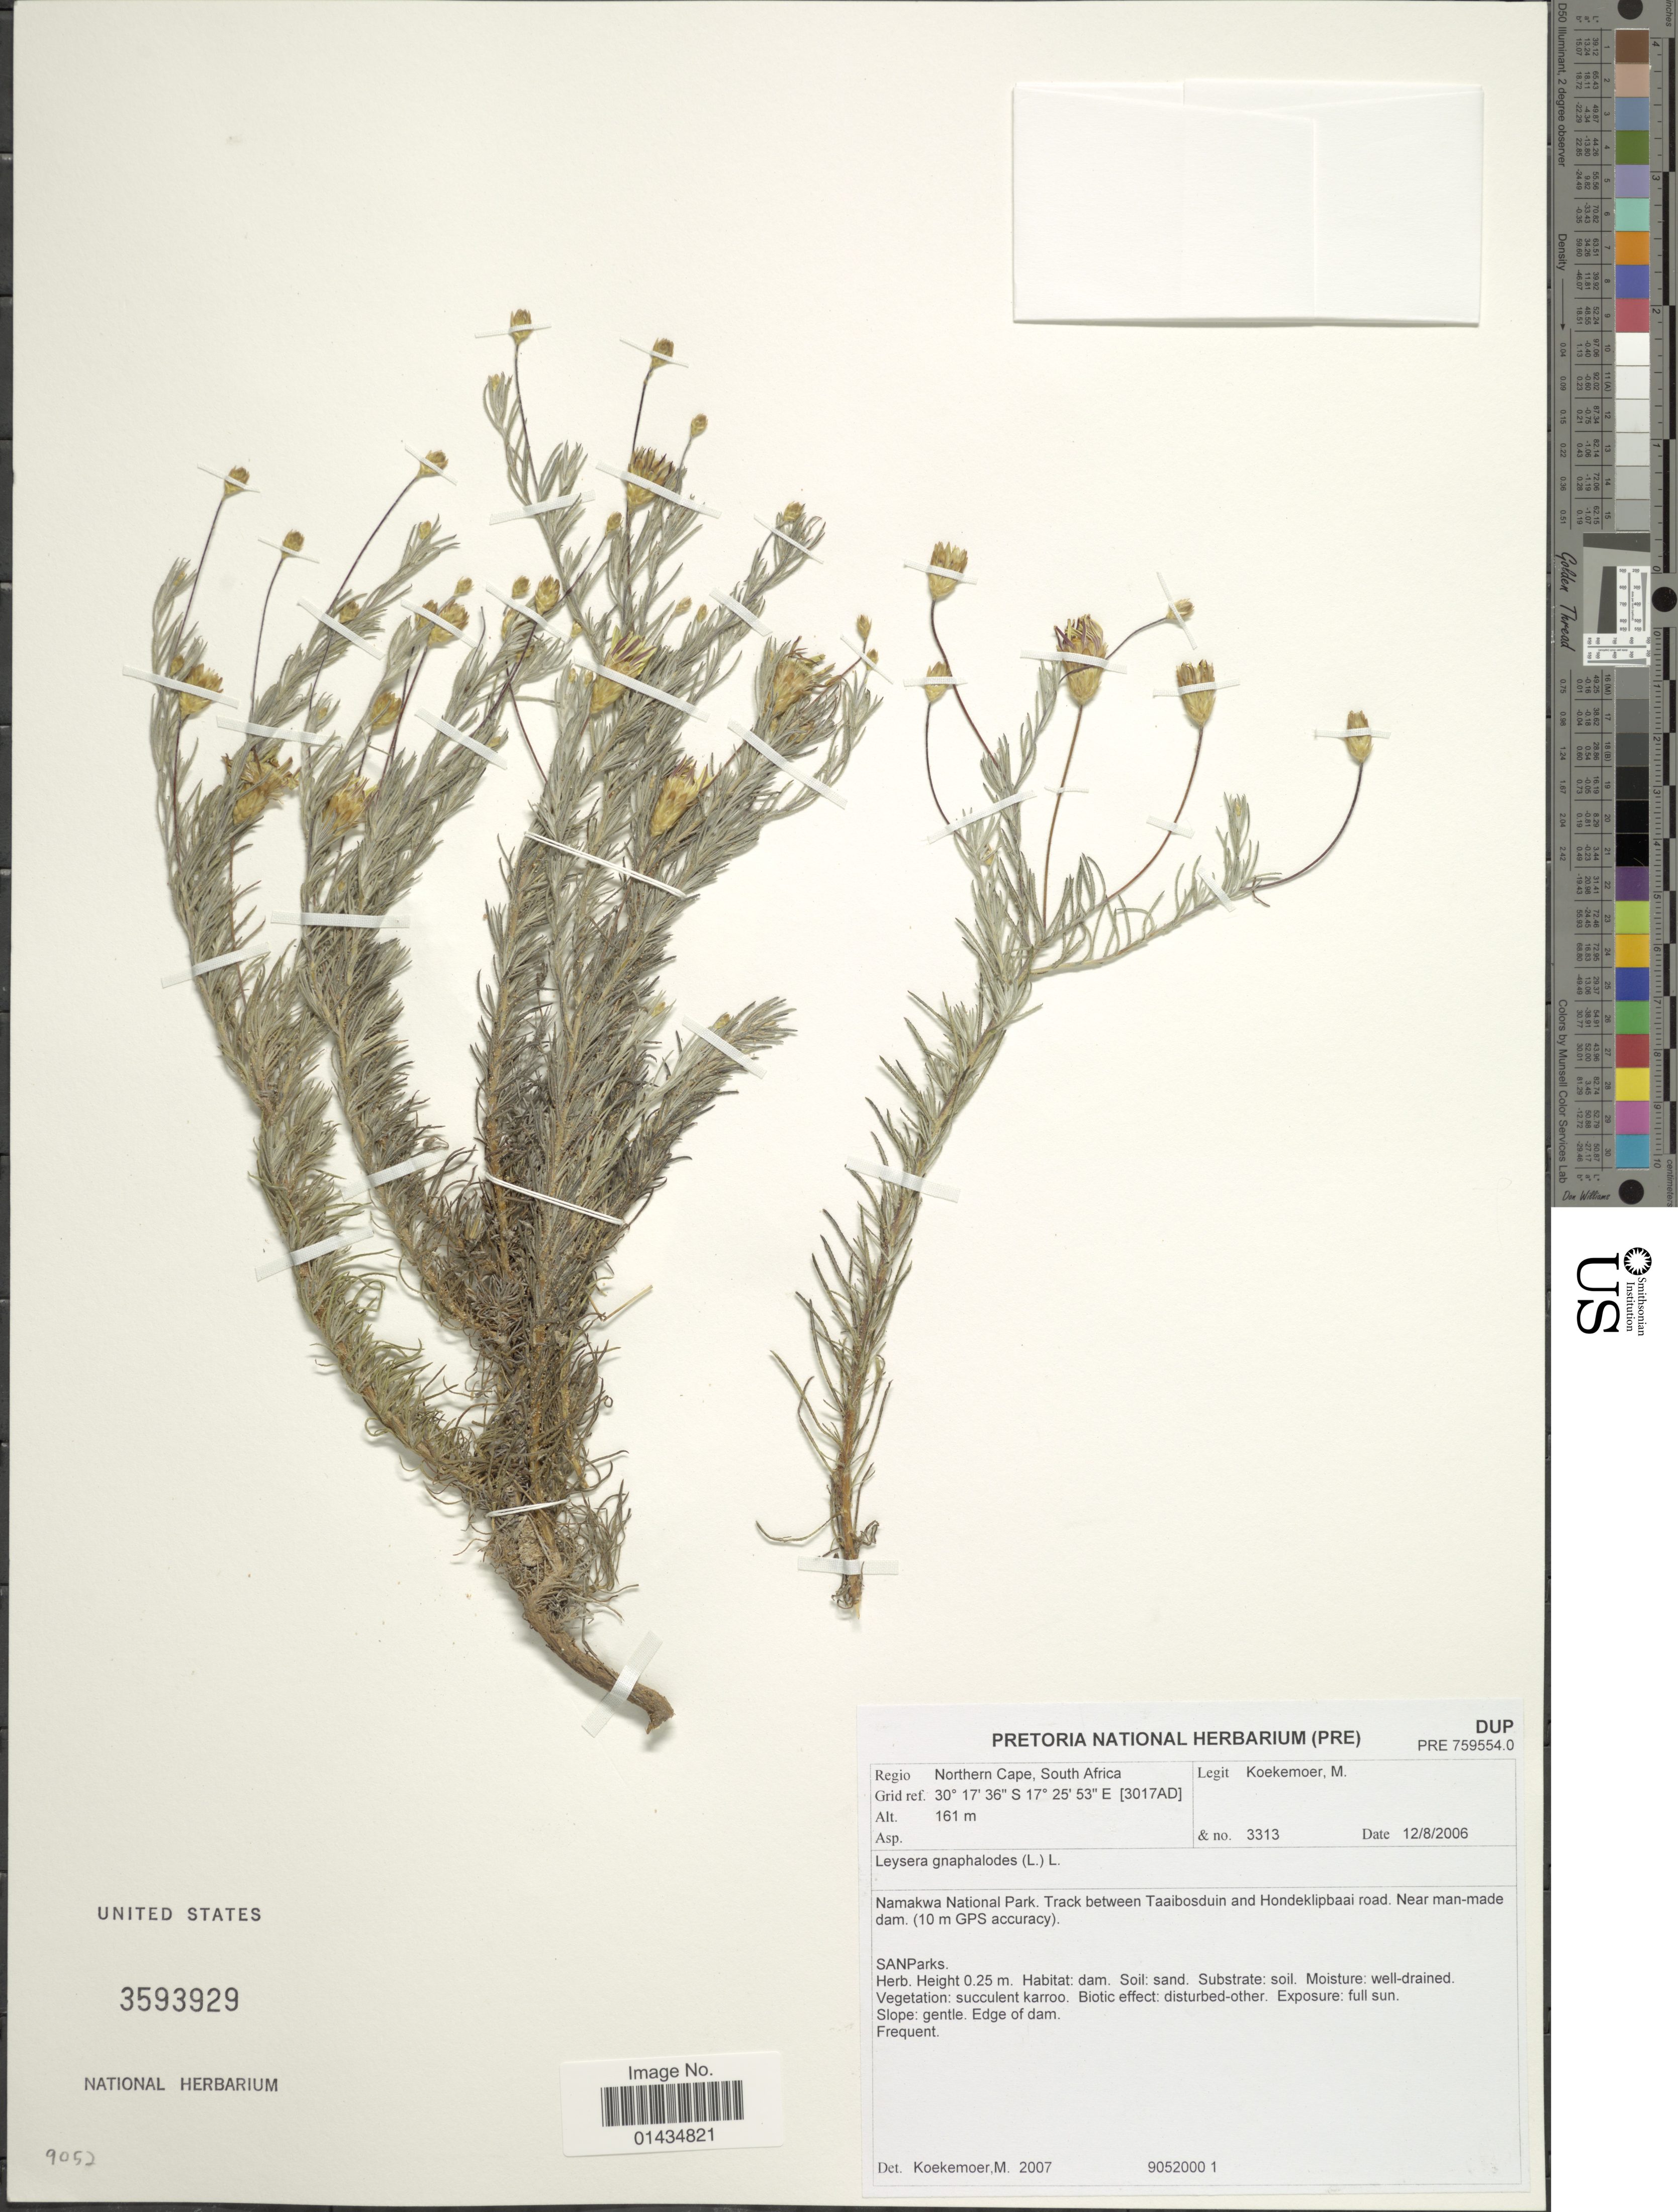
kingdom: Plantae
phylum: Tracheophyta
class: Magnoliopsida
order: Asterales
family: Asteraceae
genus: Leysera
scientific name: Leysera gnaphalodes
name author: (L.) L.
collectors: M. Koekemoer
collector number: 3313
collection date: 2006-08-12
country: South Africa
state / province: Northern Cape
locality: Namakwa National Park, track between Taaibosduin and Hondeklipbaai road, near man-made sam. (10 m GPS accuracy), Sanparks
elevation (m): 161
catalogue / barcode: US 3593929